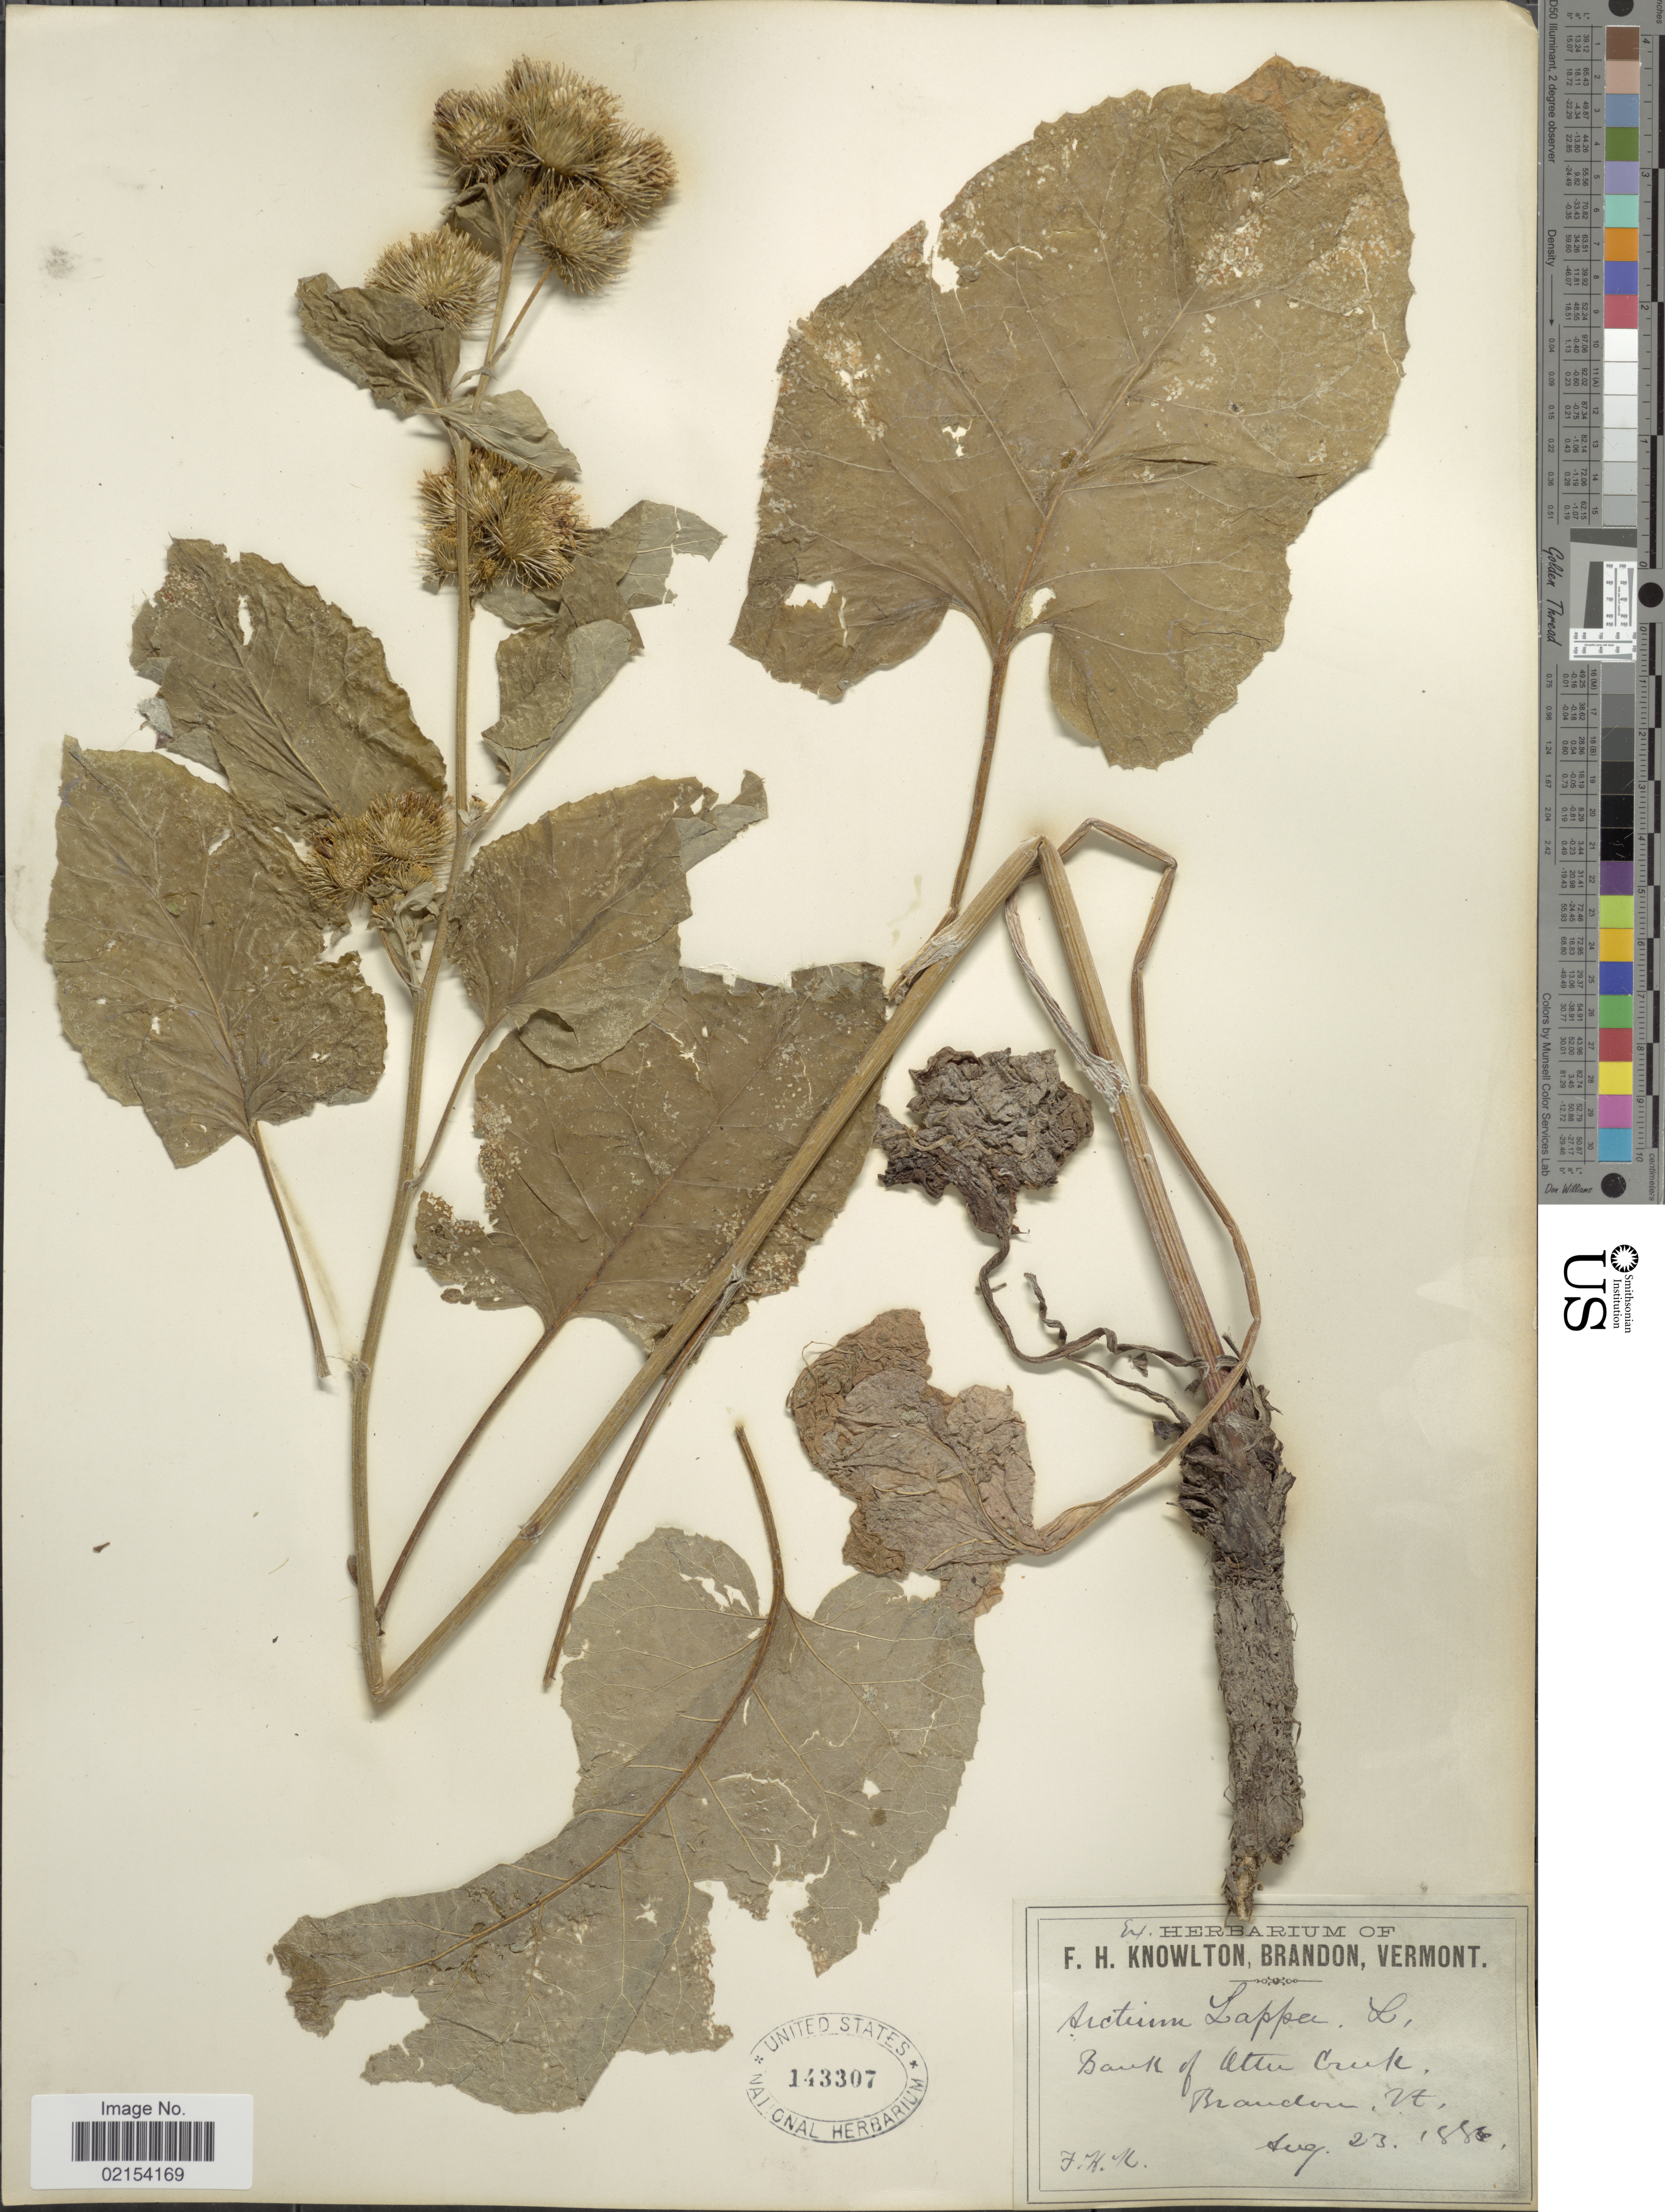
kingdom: Plantae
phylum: Tracheophyta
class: Magnoliopsida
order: Asterales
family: Asteraceae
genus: Arctium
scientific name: Arctium lappa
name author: L.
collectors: F. H. Knowlton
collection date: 1886-09-23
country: United States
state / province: Vermont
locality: Bank of Otter Creek, Brandon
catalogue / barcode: US 143307